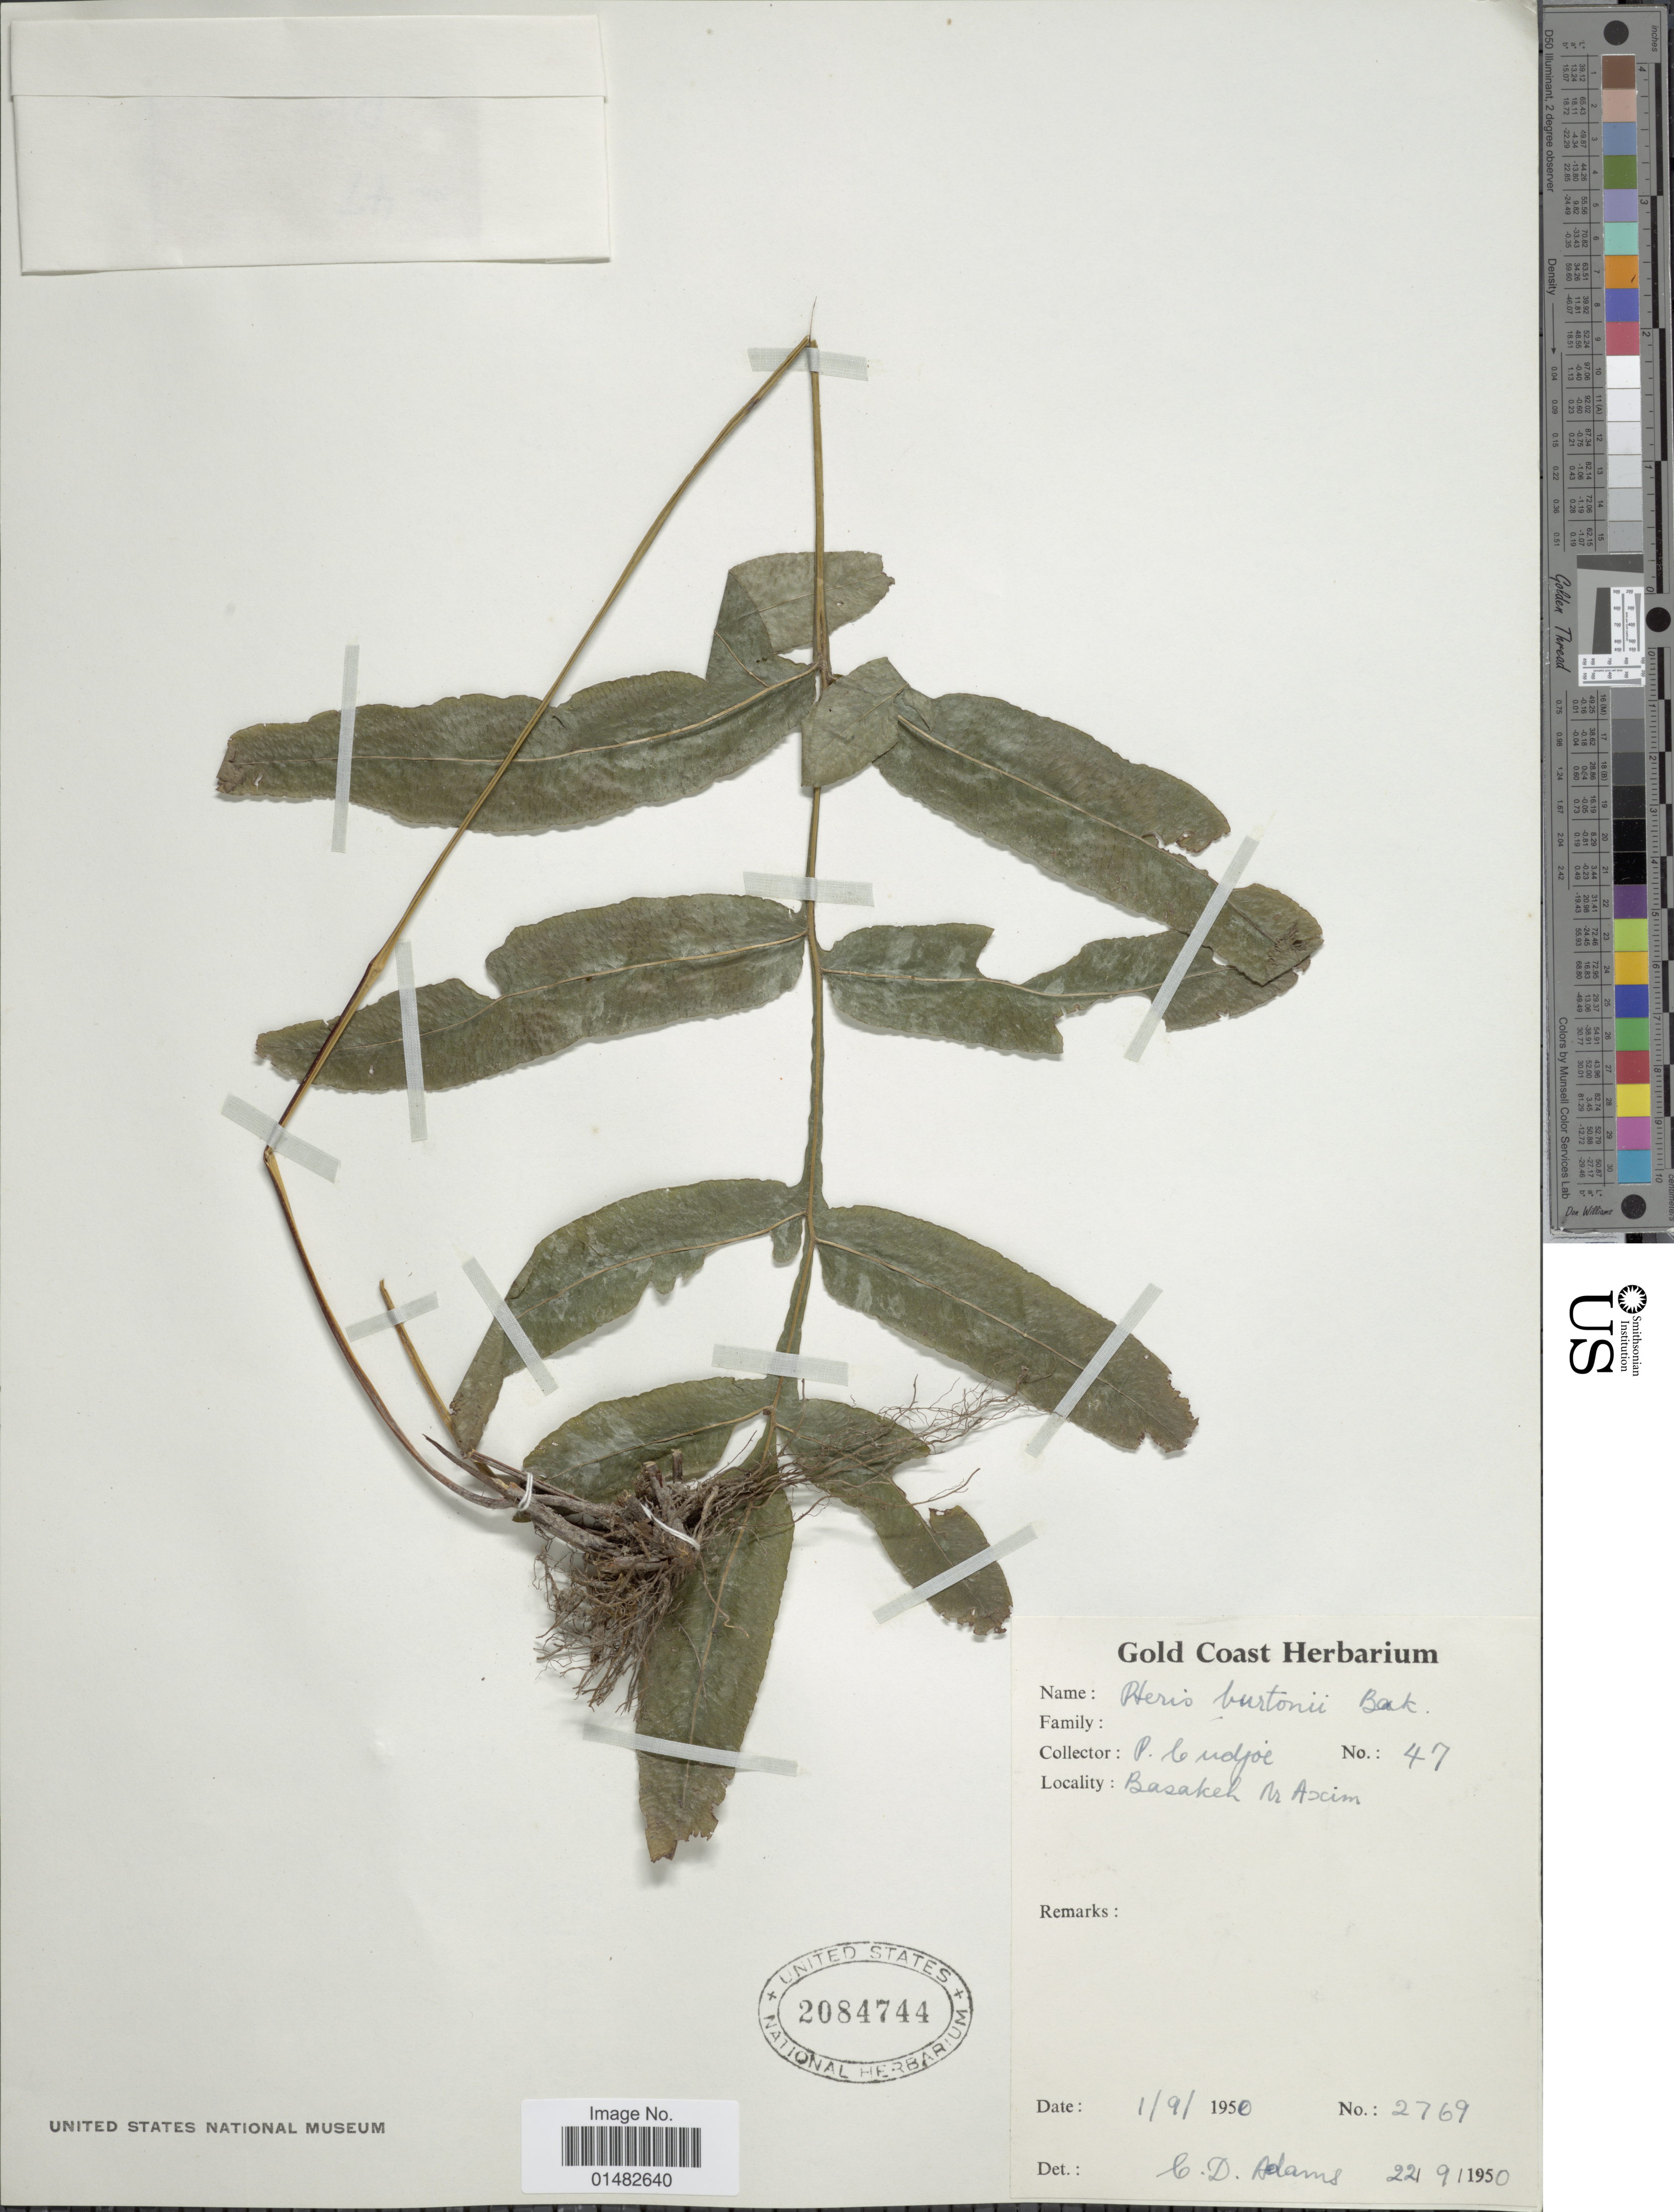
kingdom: Plantae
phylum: Tracheophyta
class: Polypodiopsida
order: Polypodiales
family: Pteridaceae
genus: Pteris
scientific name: Pteris burtonii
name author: Baker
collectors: C. D. Adams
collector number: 47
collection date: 1950-09-01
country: Ghana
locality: Basa keh Nr Ascim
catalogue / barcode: US 2084744